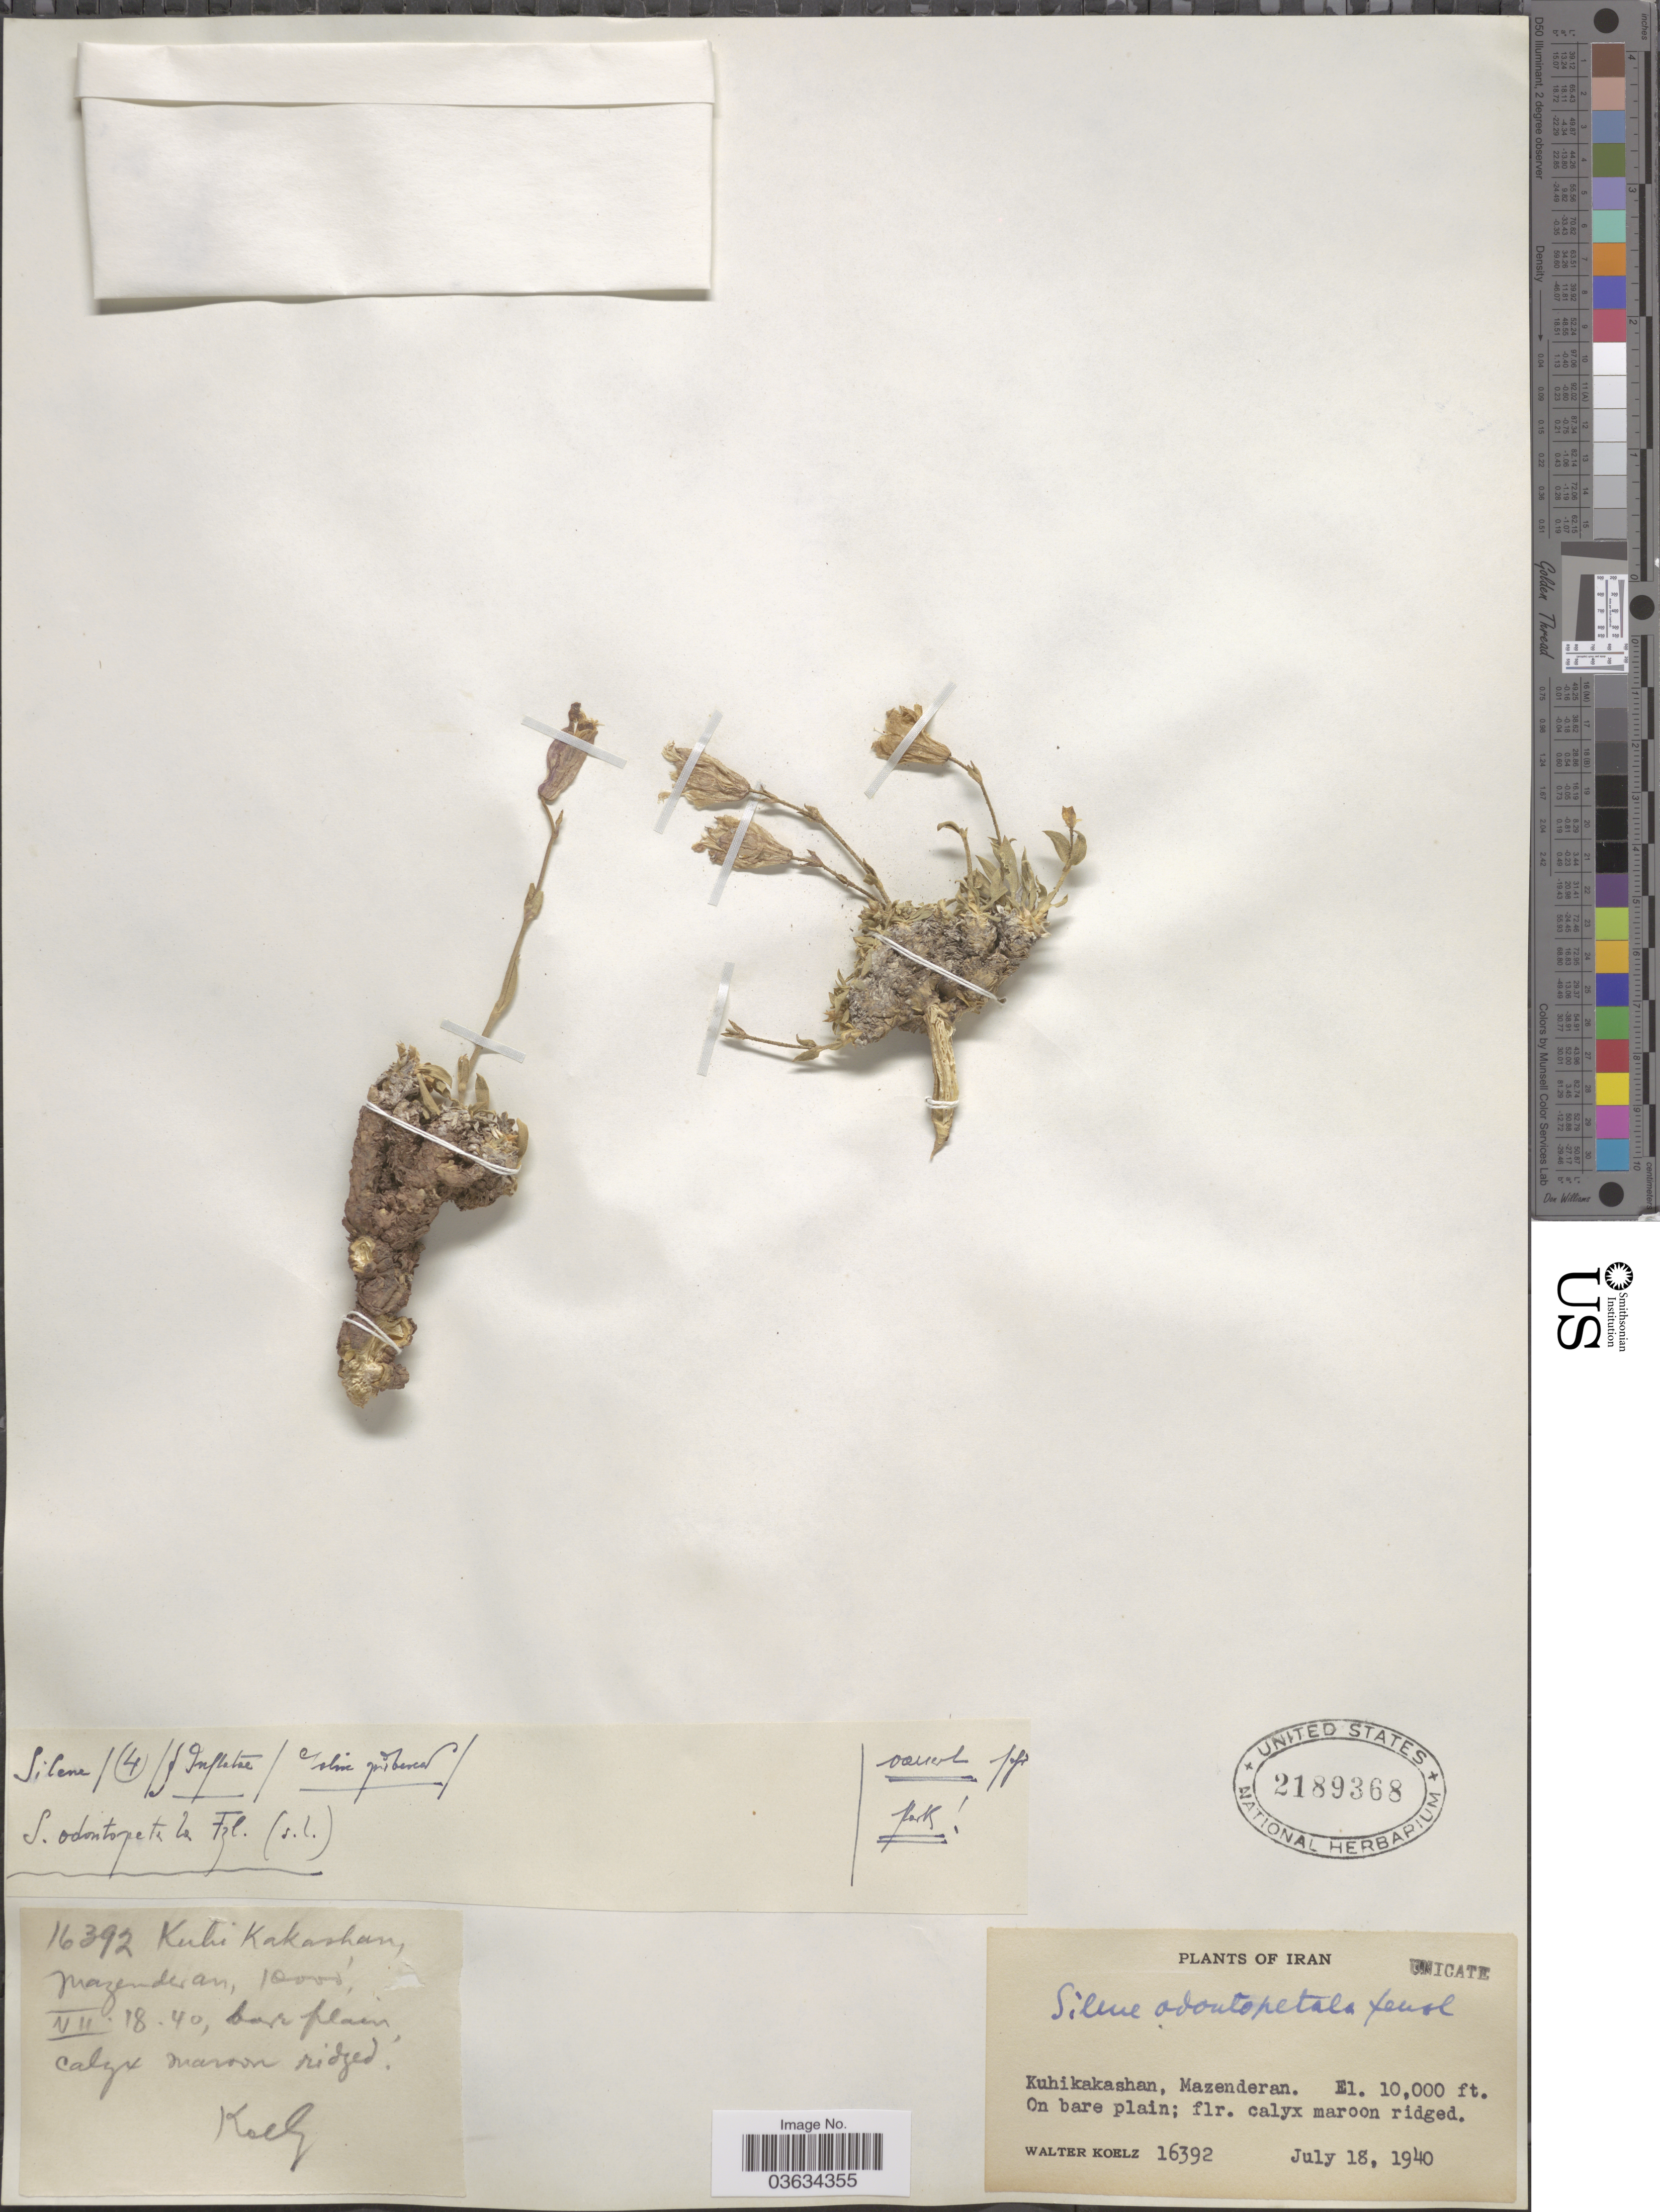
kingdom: Plantae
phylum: Tracheophyta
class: Magnoliopsida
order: Caryophyllales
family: Caryophyllaceae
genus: Silene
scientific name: Silene odontopetala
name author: Fenzl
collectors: W. N. Koelz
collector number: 16392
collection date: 1940-07-18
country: Iran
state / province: Mazandaran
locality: Kuhikakashan, Mazenderan.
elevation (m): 3048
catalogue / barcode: US 2189368